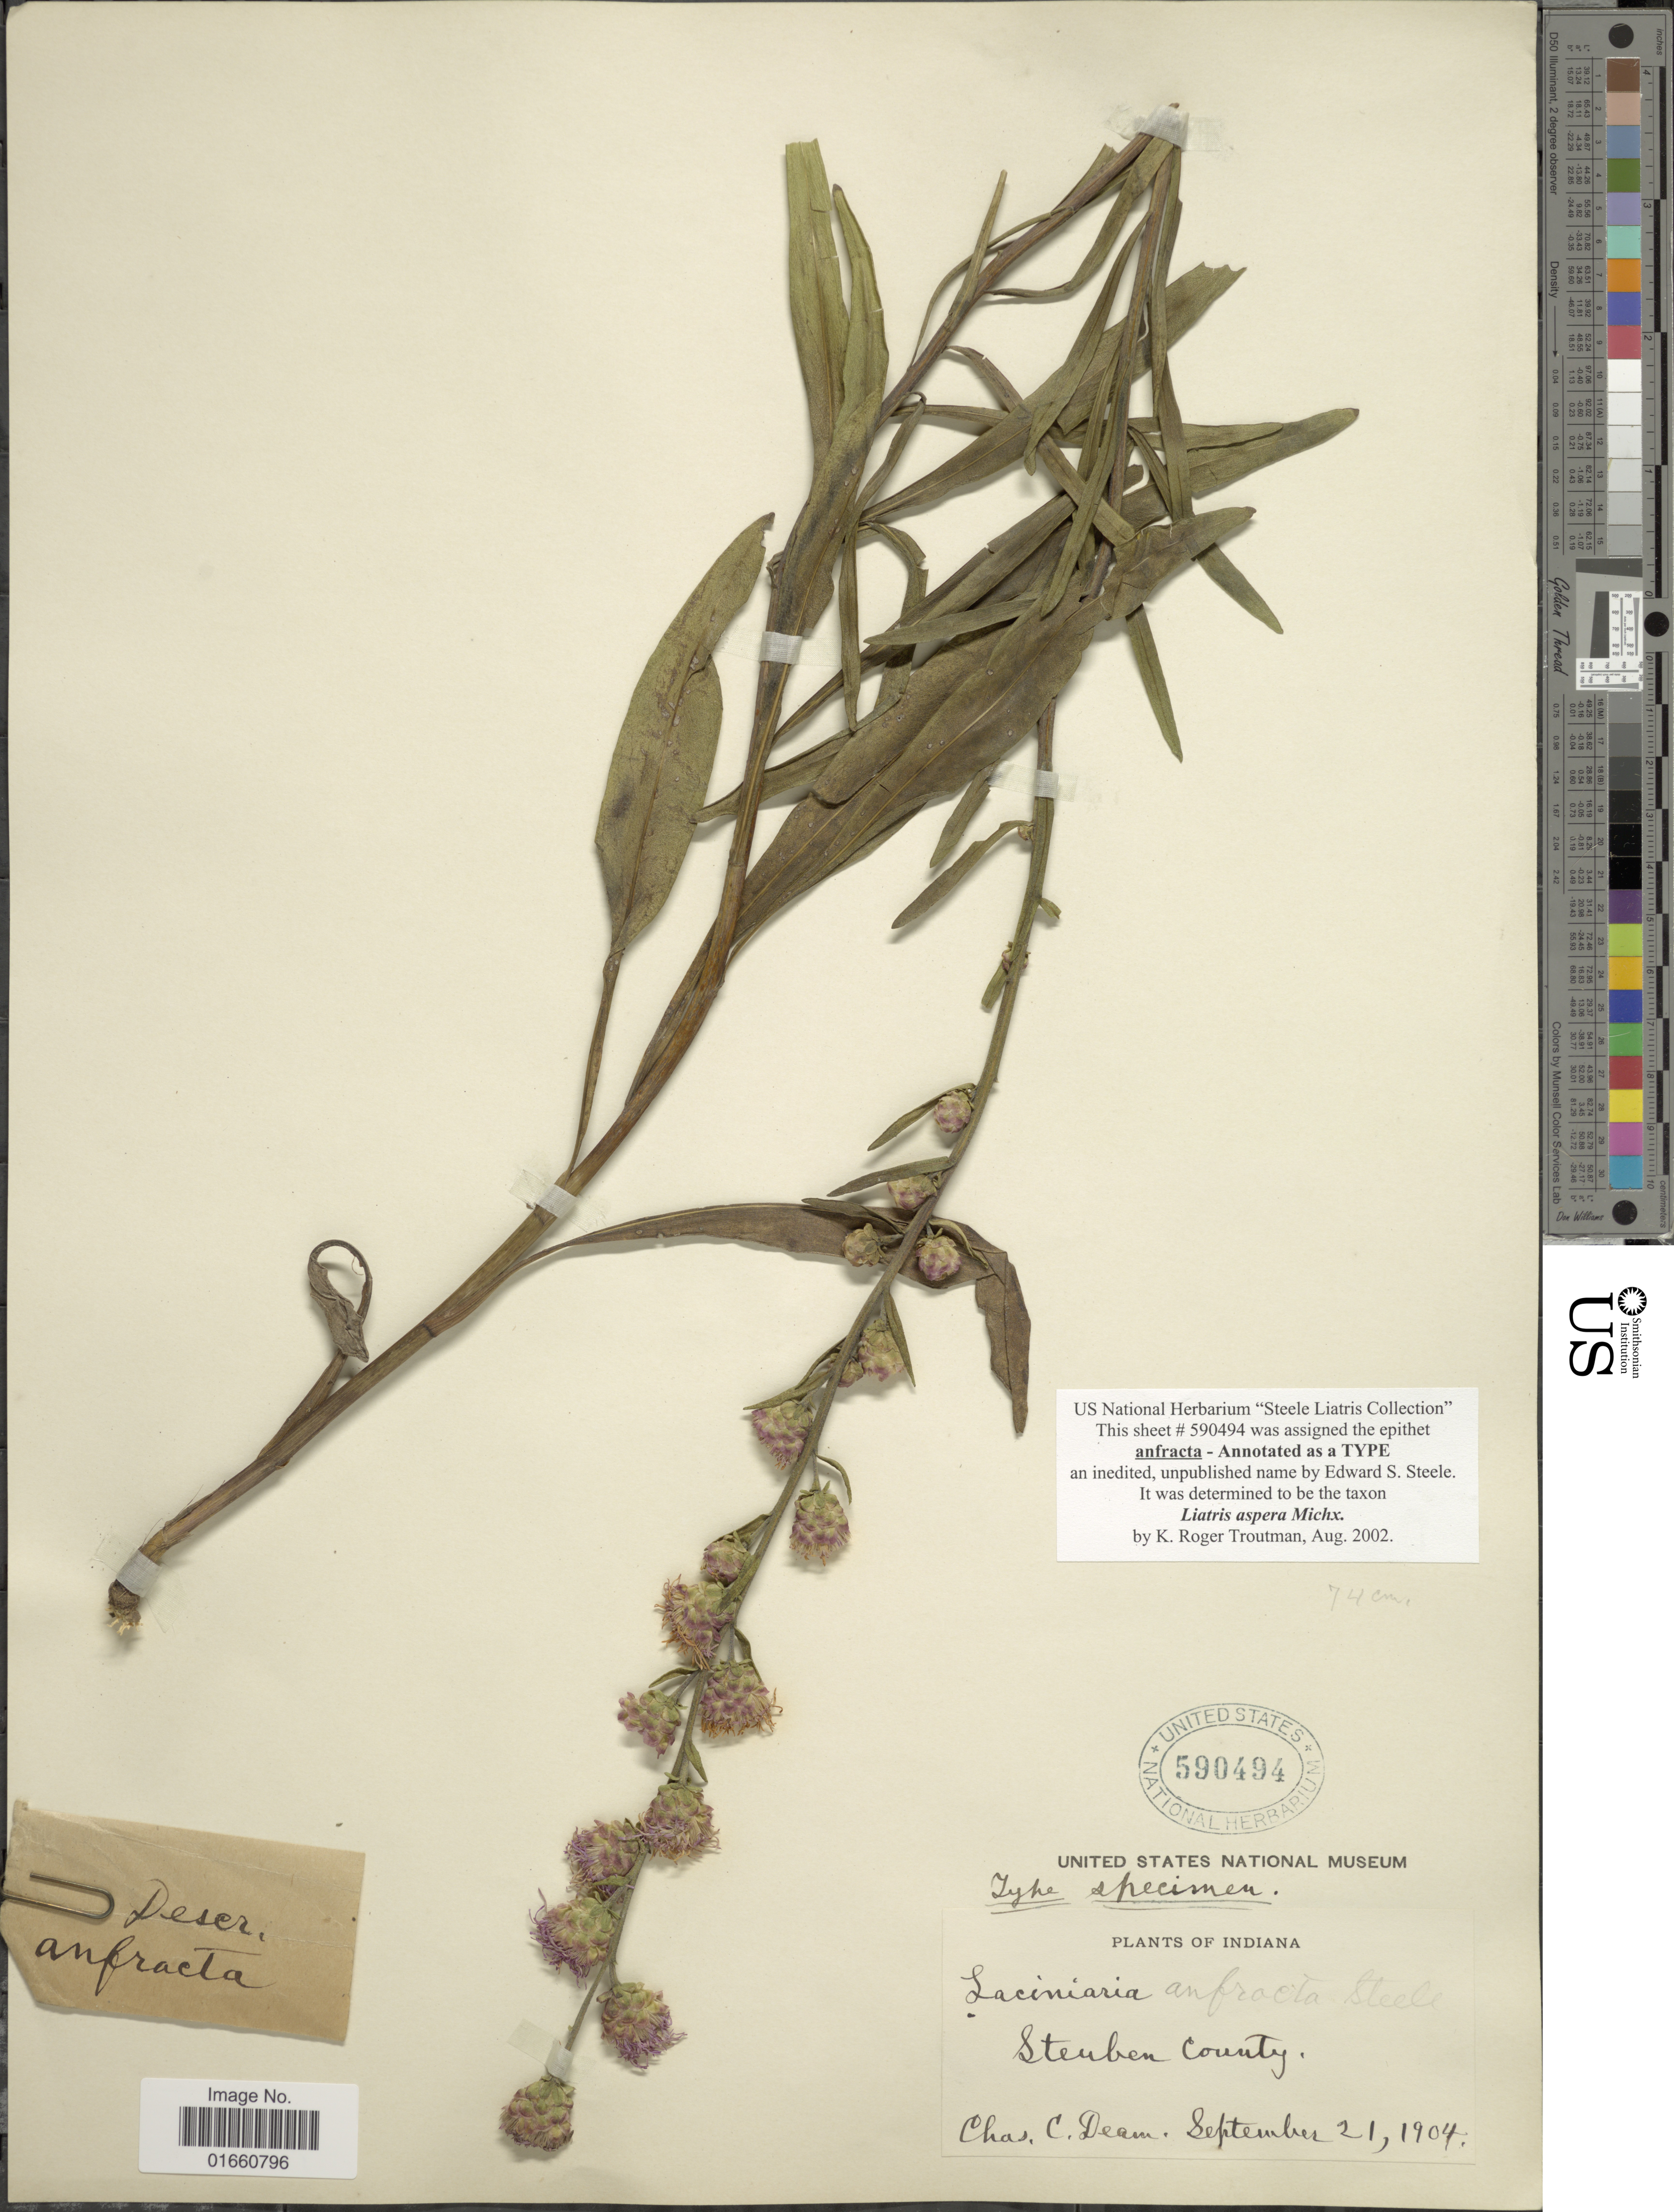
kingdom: Plantae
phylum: Tracheophyta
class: Magnoliopsida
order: Asterales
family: Asteraceae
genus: Liatris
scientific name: Liatris aspera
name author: Michx.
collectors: C. C. Deam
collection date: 1904-09-21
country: United States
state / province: Indiana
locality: Steuben County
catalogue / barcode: US 590494